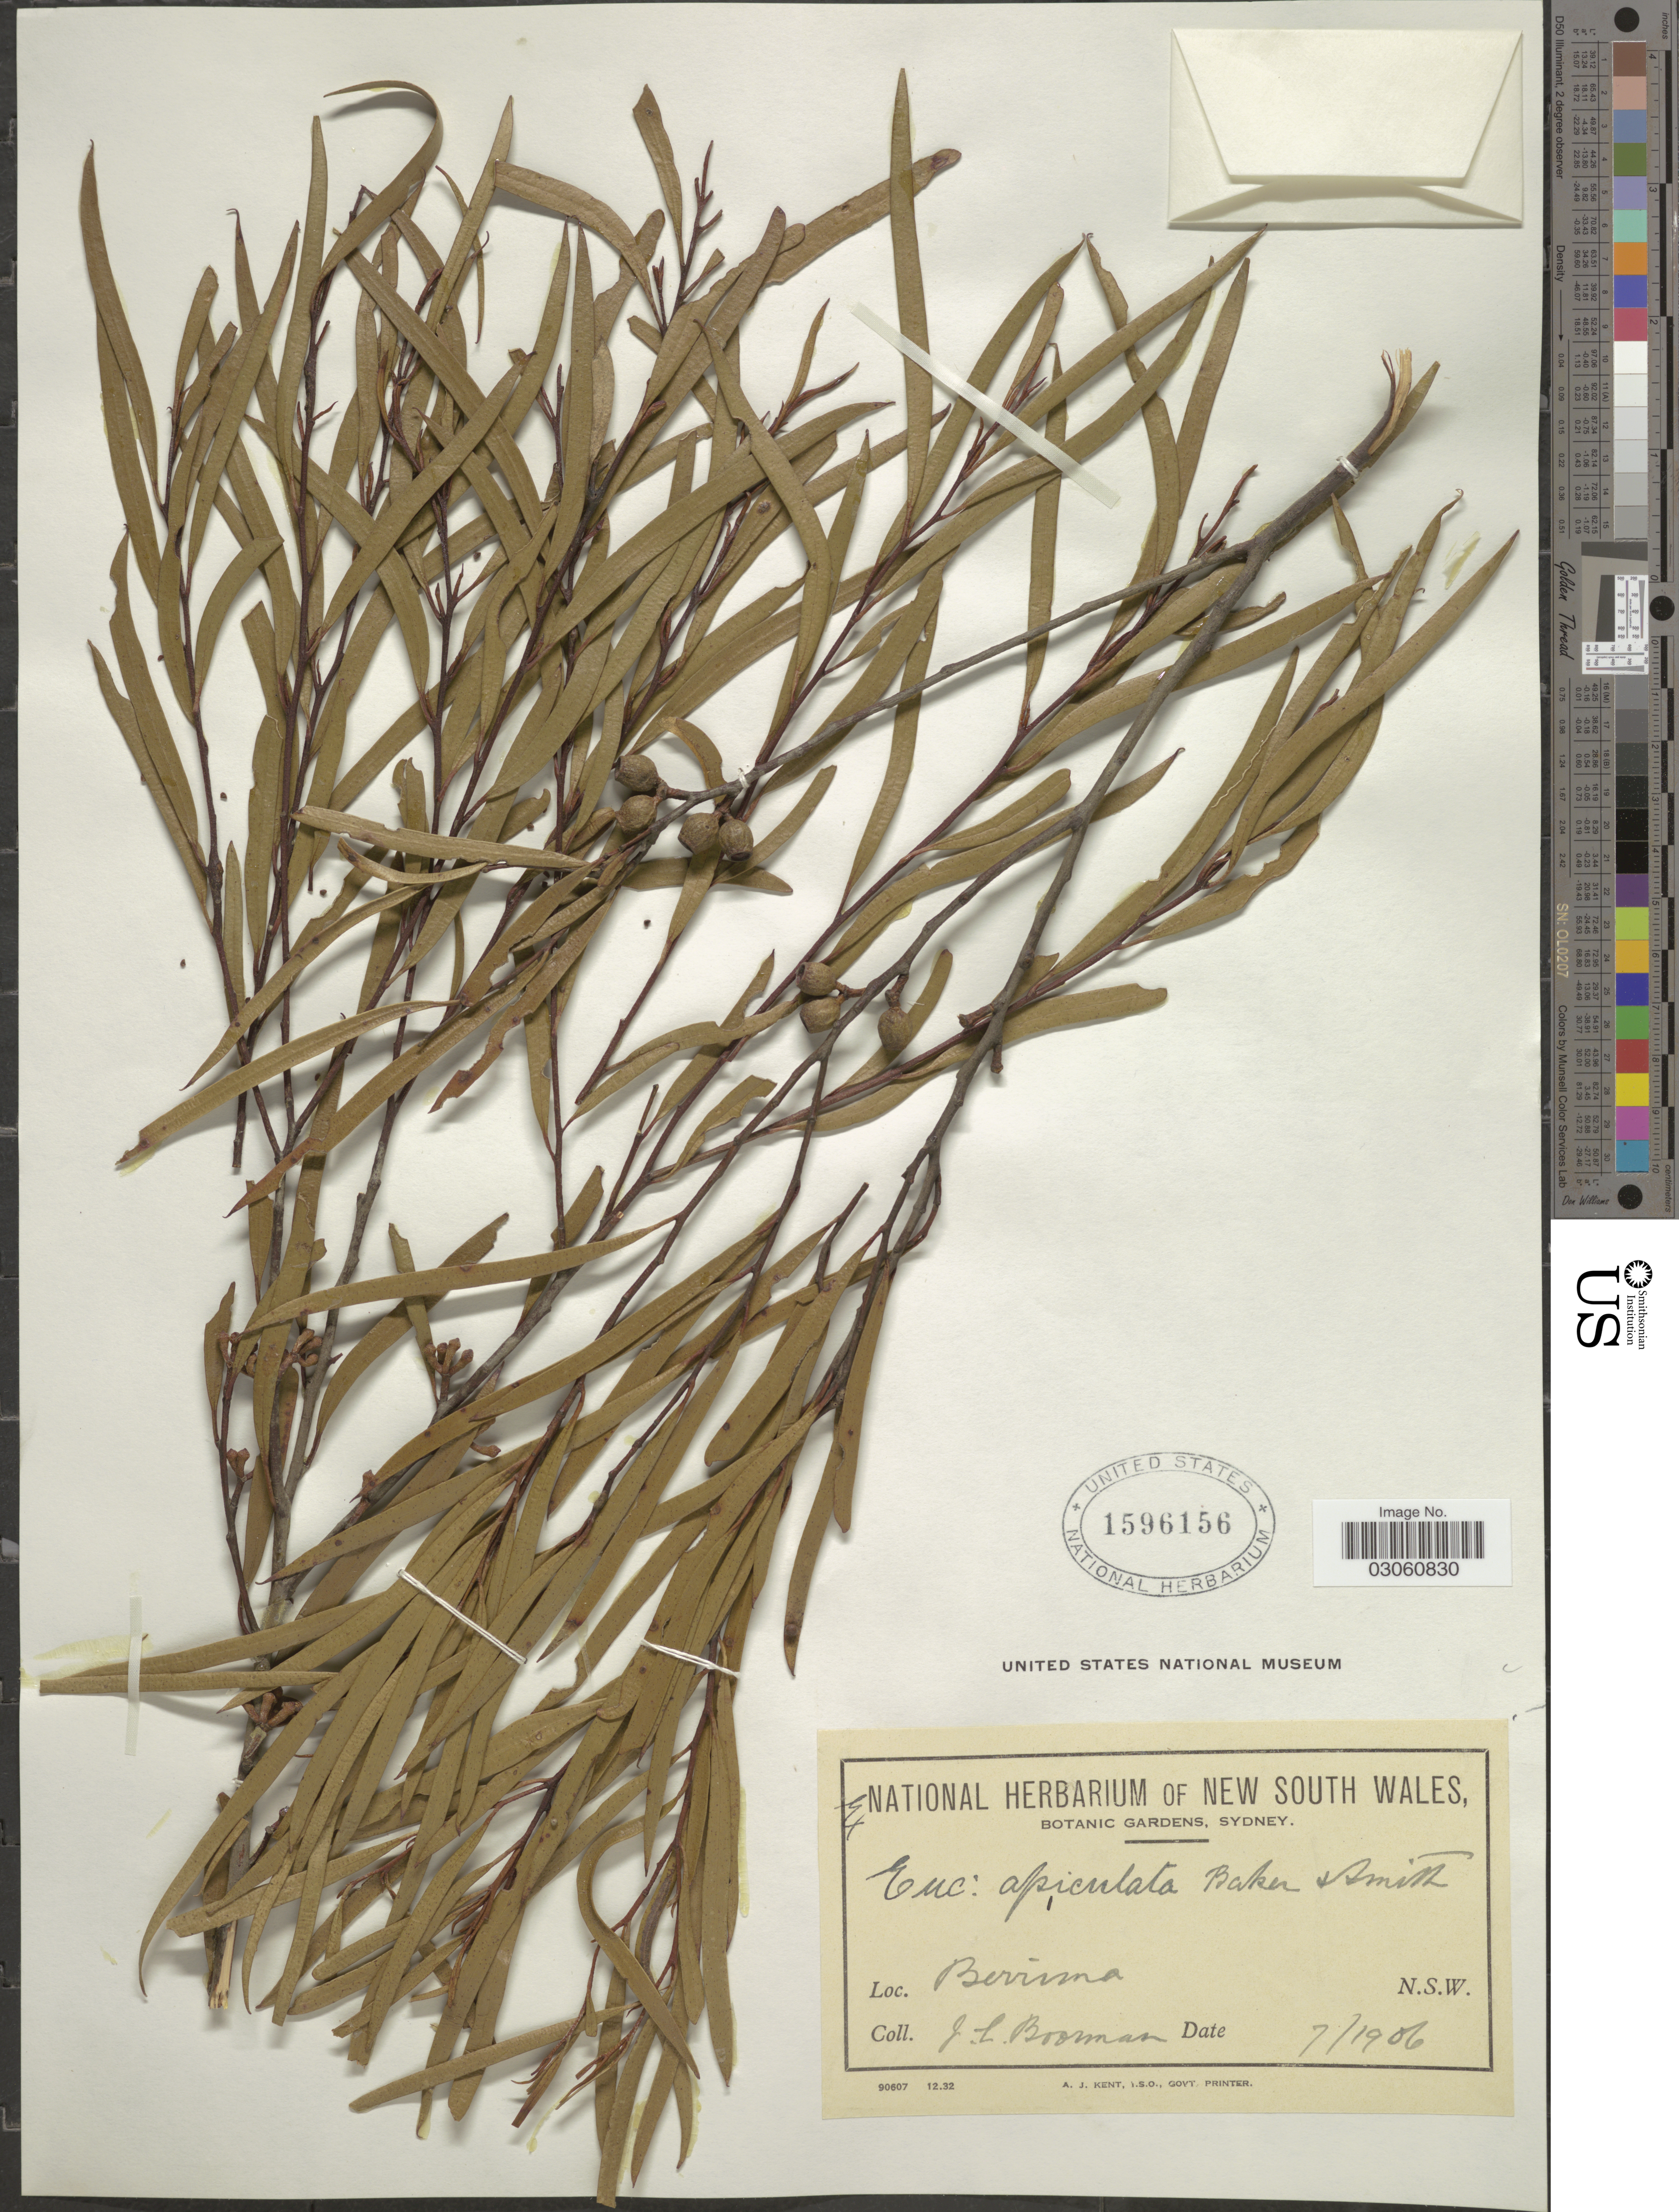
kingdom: Plantae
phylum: Tracheophyta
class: Magnoliopsida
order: Myrtales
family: Myrtaceae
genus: Eucalyptus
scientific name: Eucalyptus apiculata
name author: R.T. Baker & H.G. Sm.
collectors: J. Boorman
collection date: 1906-07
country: Australia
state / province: New South Wales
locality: Berrima.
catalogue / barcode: US 1596156